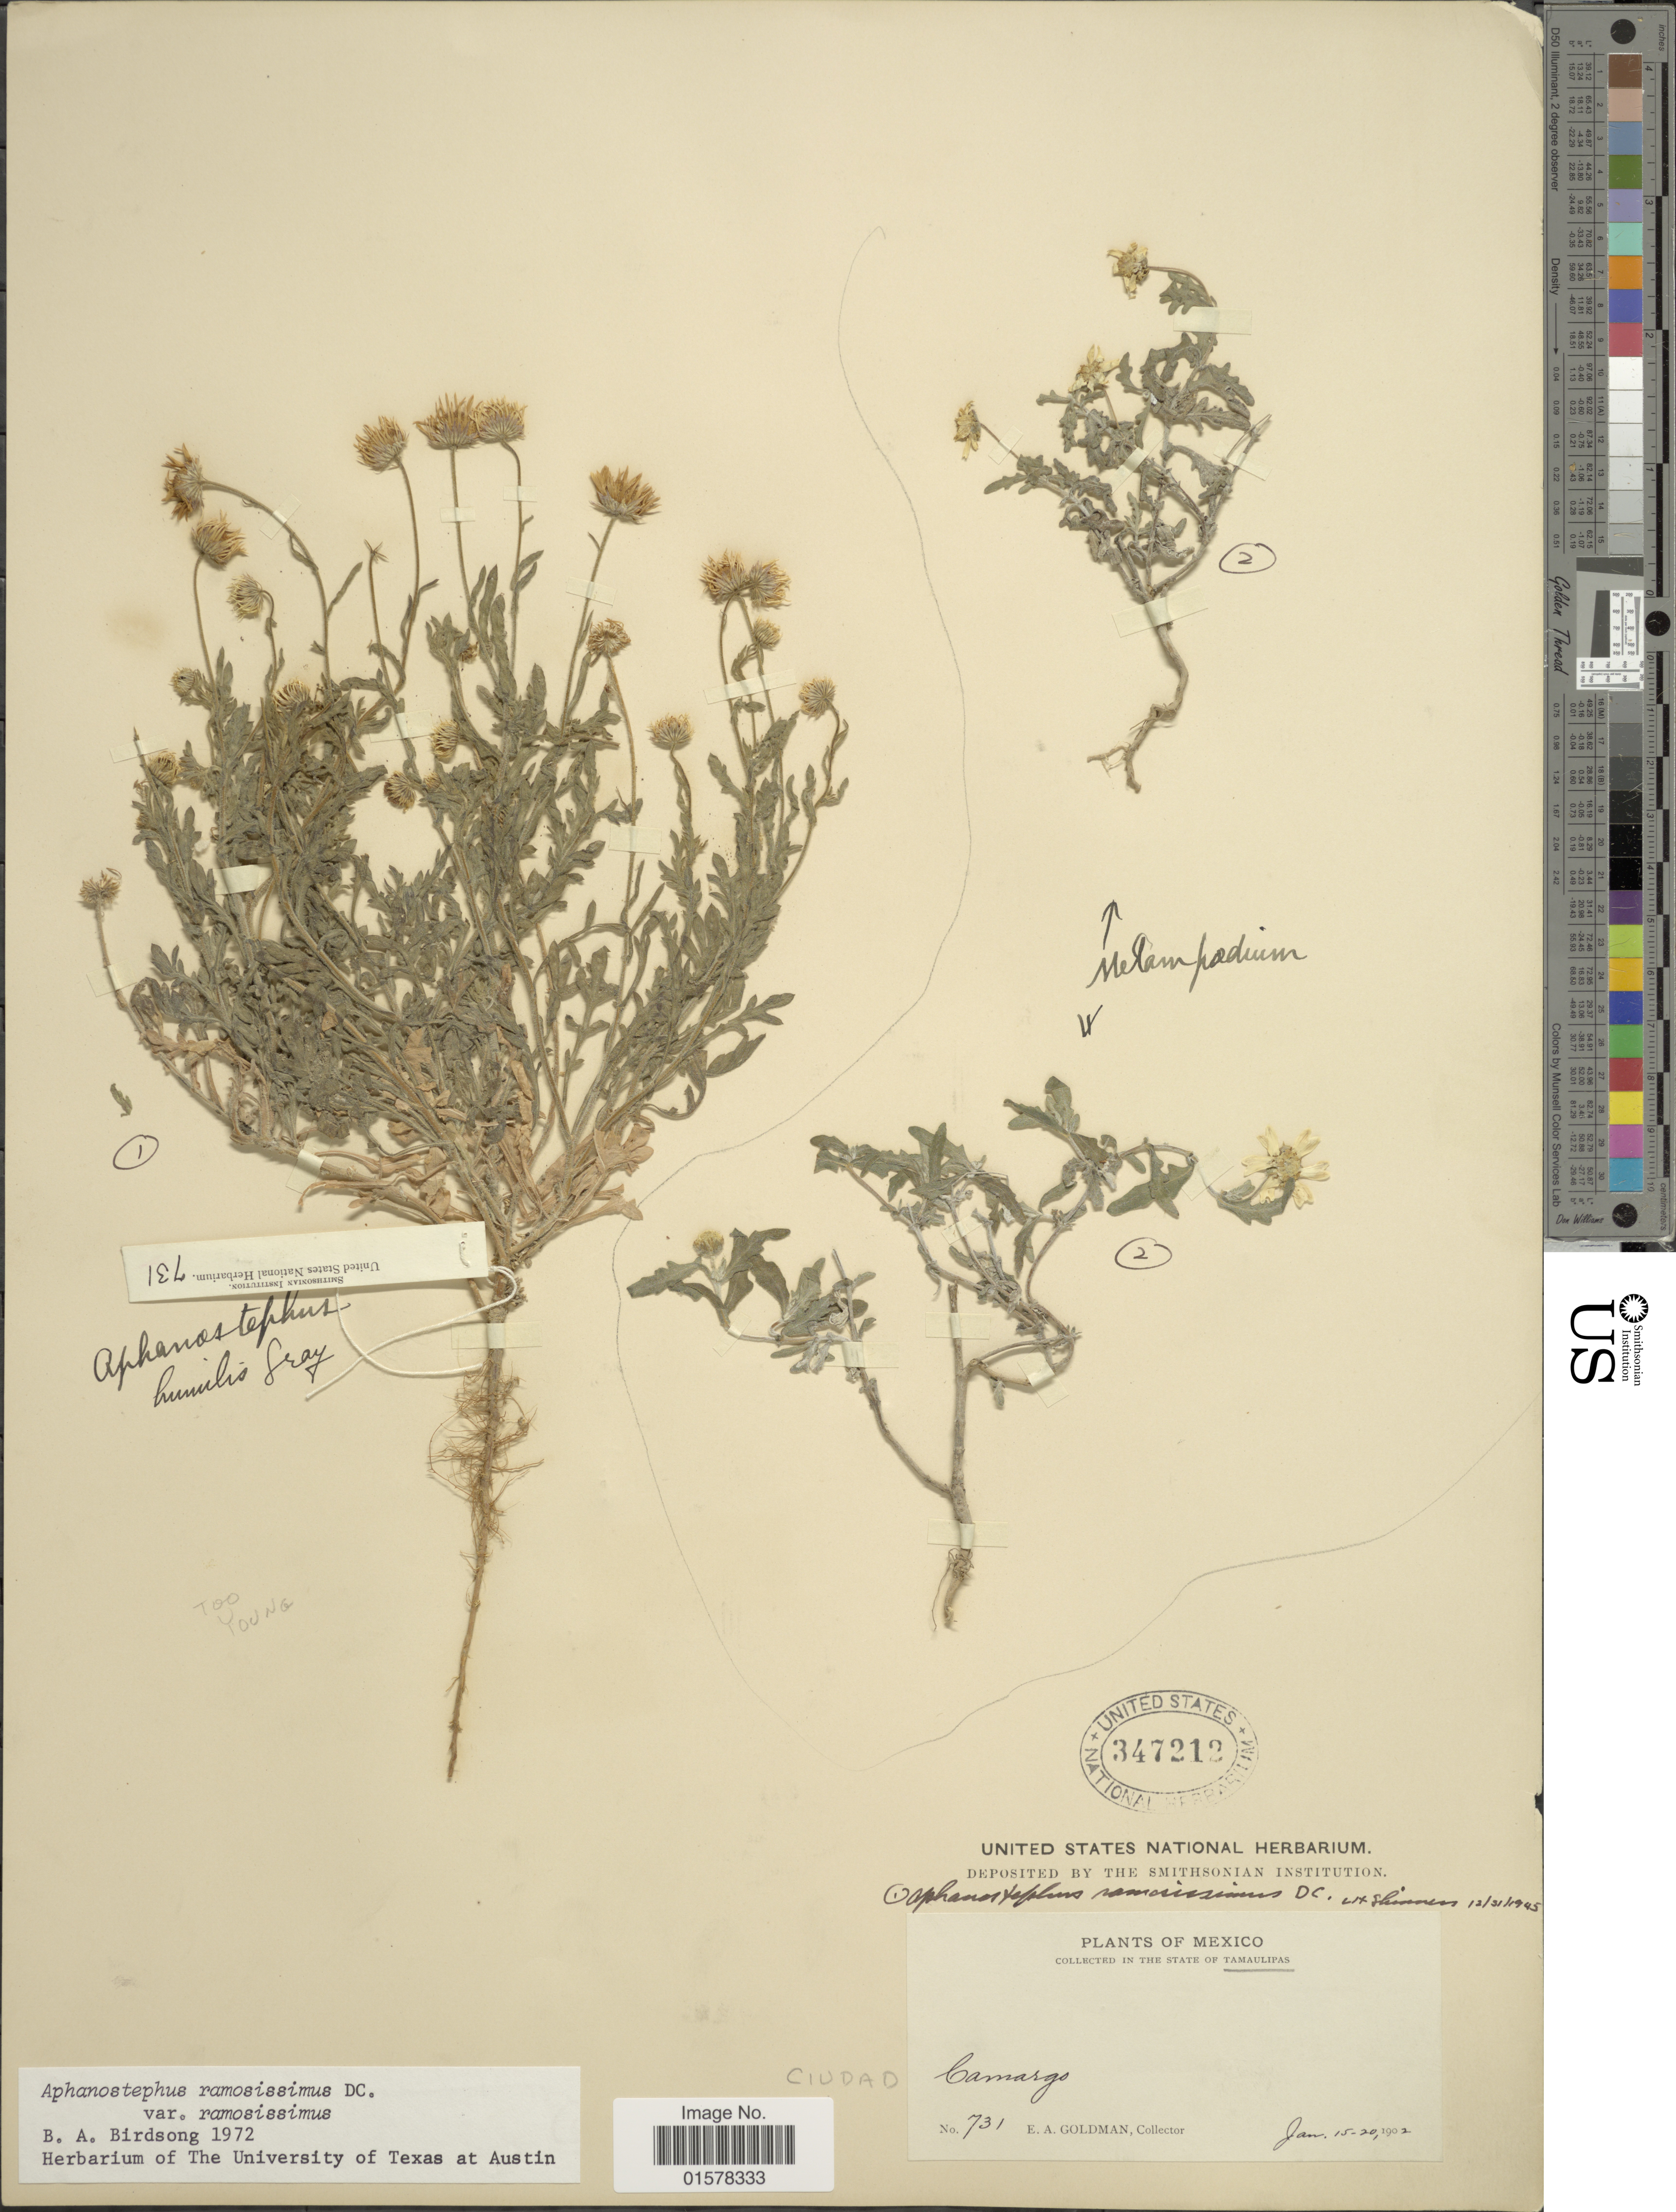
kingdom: Plantae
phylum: Tracheophyta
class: Magnoliopsida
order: Asterales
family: Asteraceae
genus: Aphanostephus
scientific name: Aphanostephus ramosissimus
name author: DC.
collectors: E. A. Goldman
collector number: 731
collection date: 1902-01-15/1902-01-20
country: Mexico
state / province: Tamaulipas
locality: Mexico, State of Tamaulipas. Camargo.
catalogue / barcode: US 347212